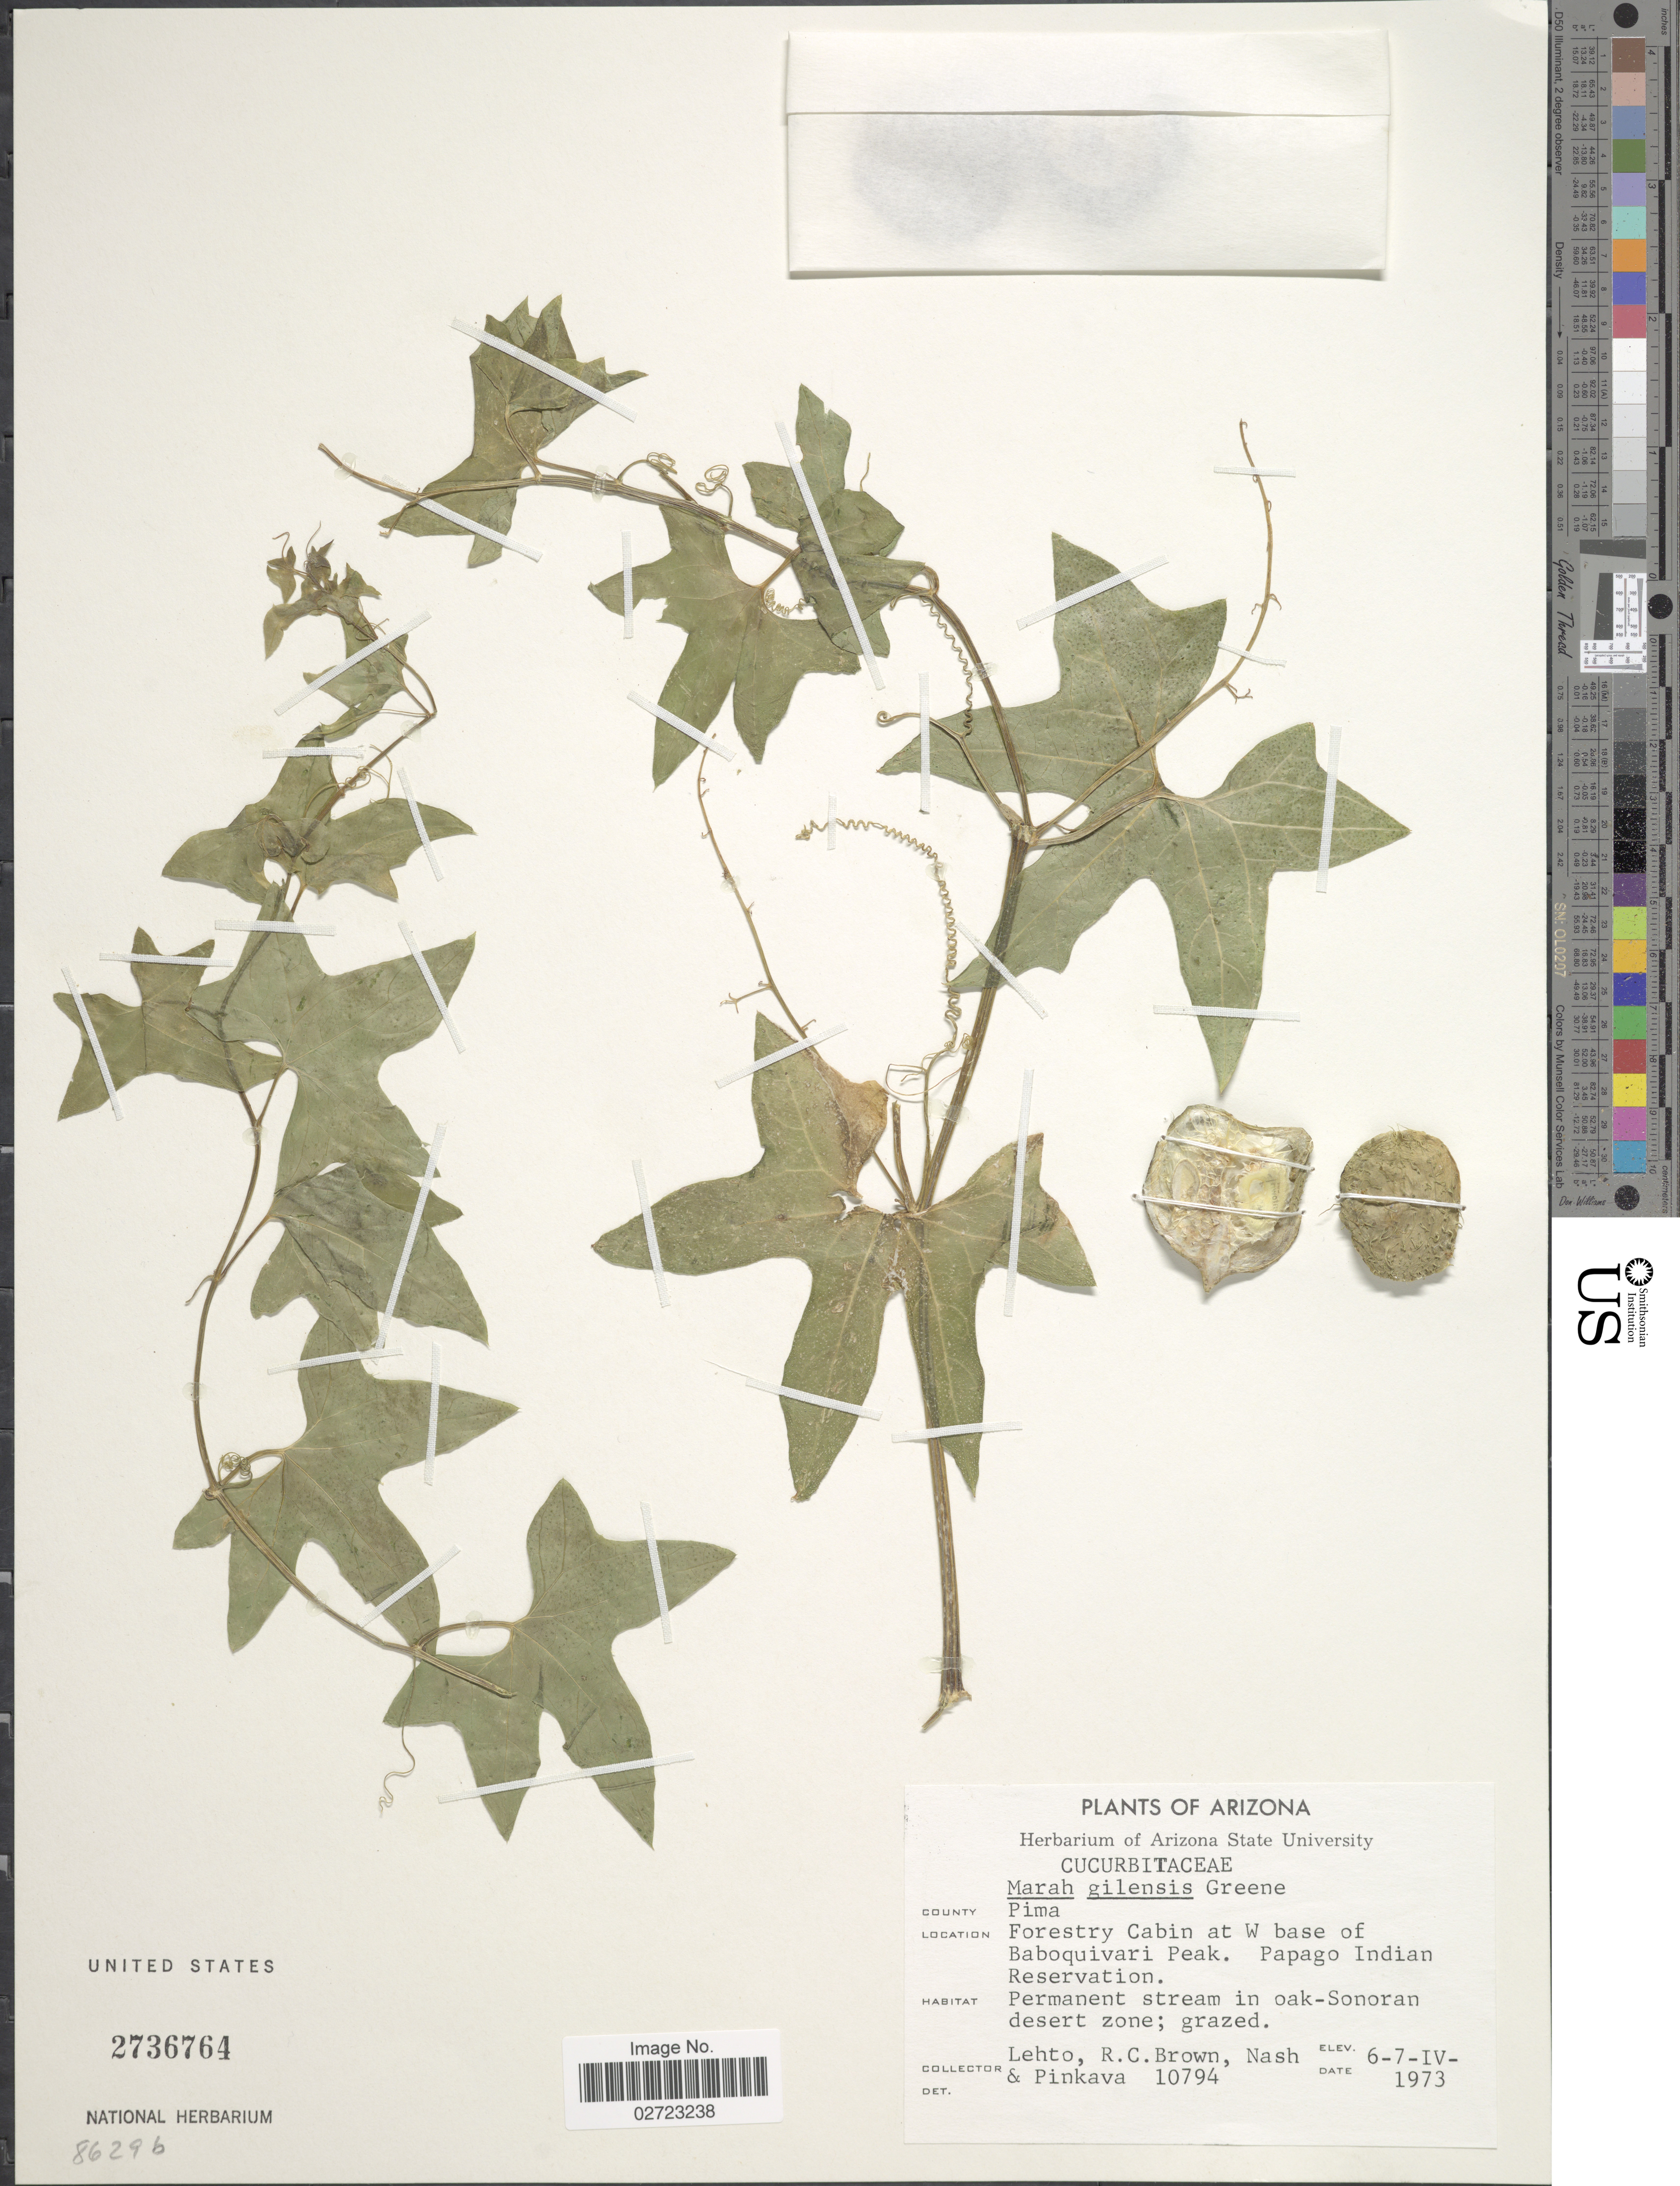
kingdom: Plantae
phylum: Tracheophyta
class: Magnoliopsida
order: Cucurbitales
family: Cucurbitaceae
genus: Marah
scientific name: Marah gilensis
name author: (Greene) Greene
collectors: -. Lehto, R. C. Brown, -- Nash & -. Pinkava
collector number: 10794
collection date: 1973-04-06/1973-04-07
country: United States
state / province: Arizona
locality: County Pima, Forestry Cabin at W base of Baboquivari Peak, Papago Indian Reservation, permanent stream.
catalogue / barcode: US 2736764